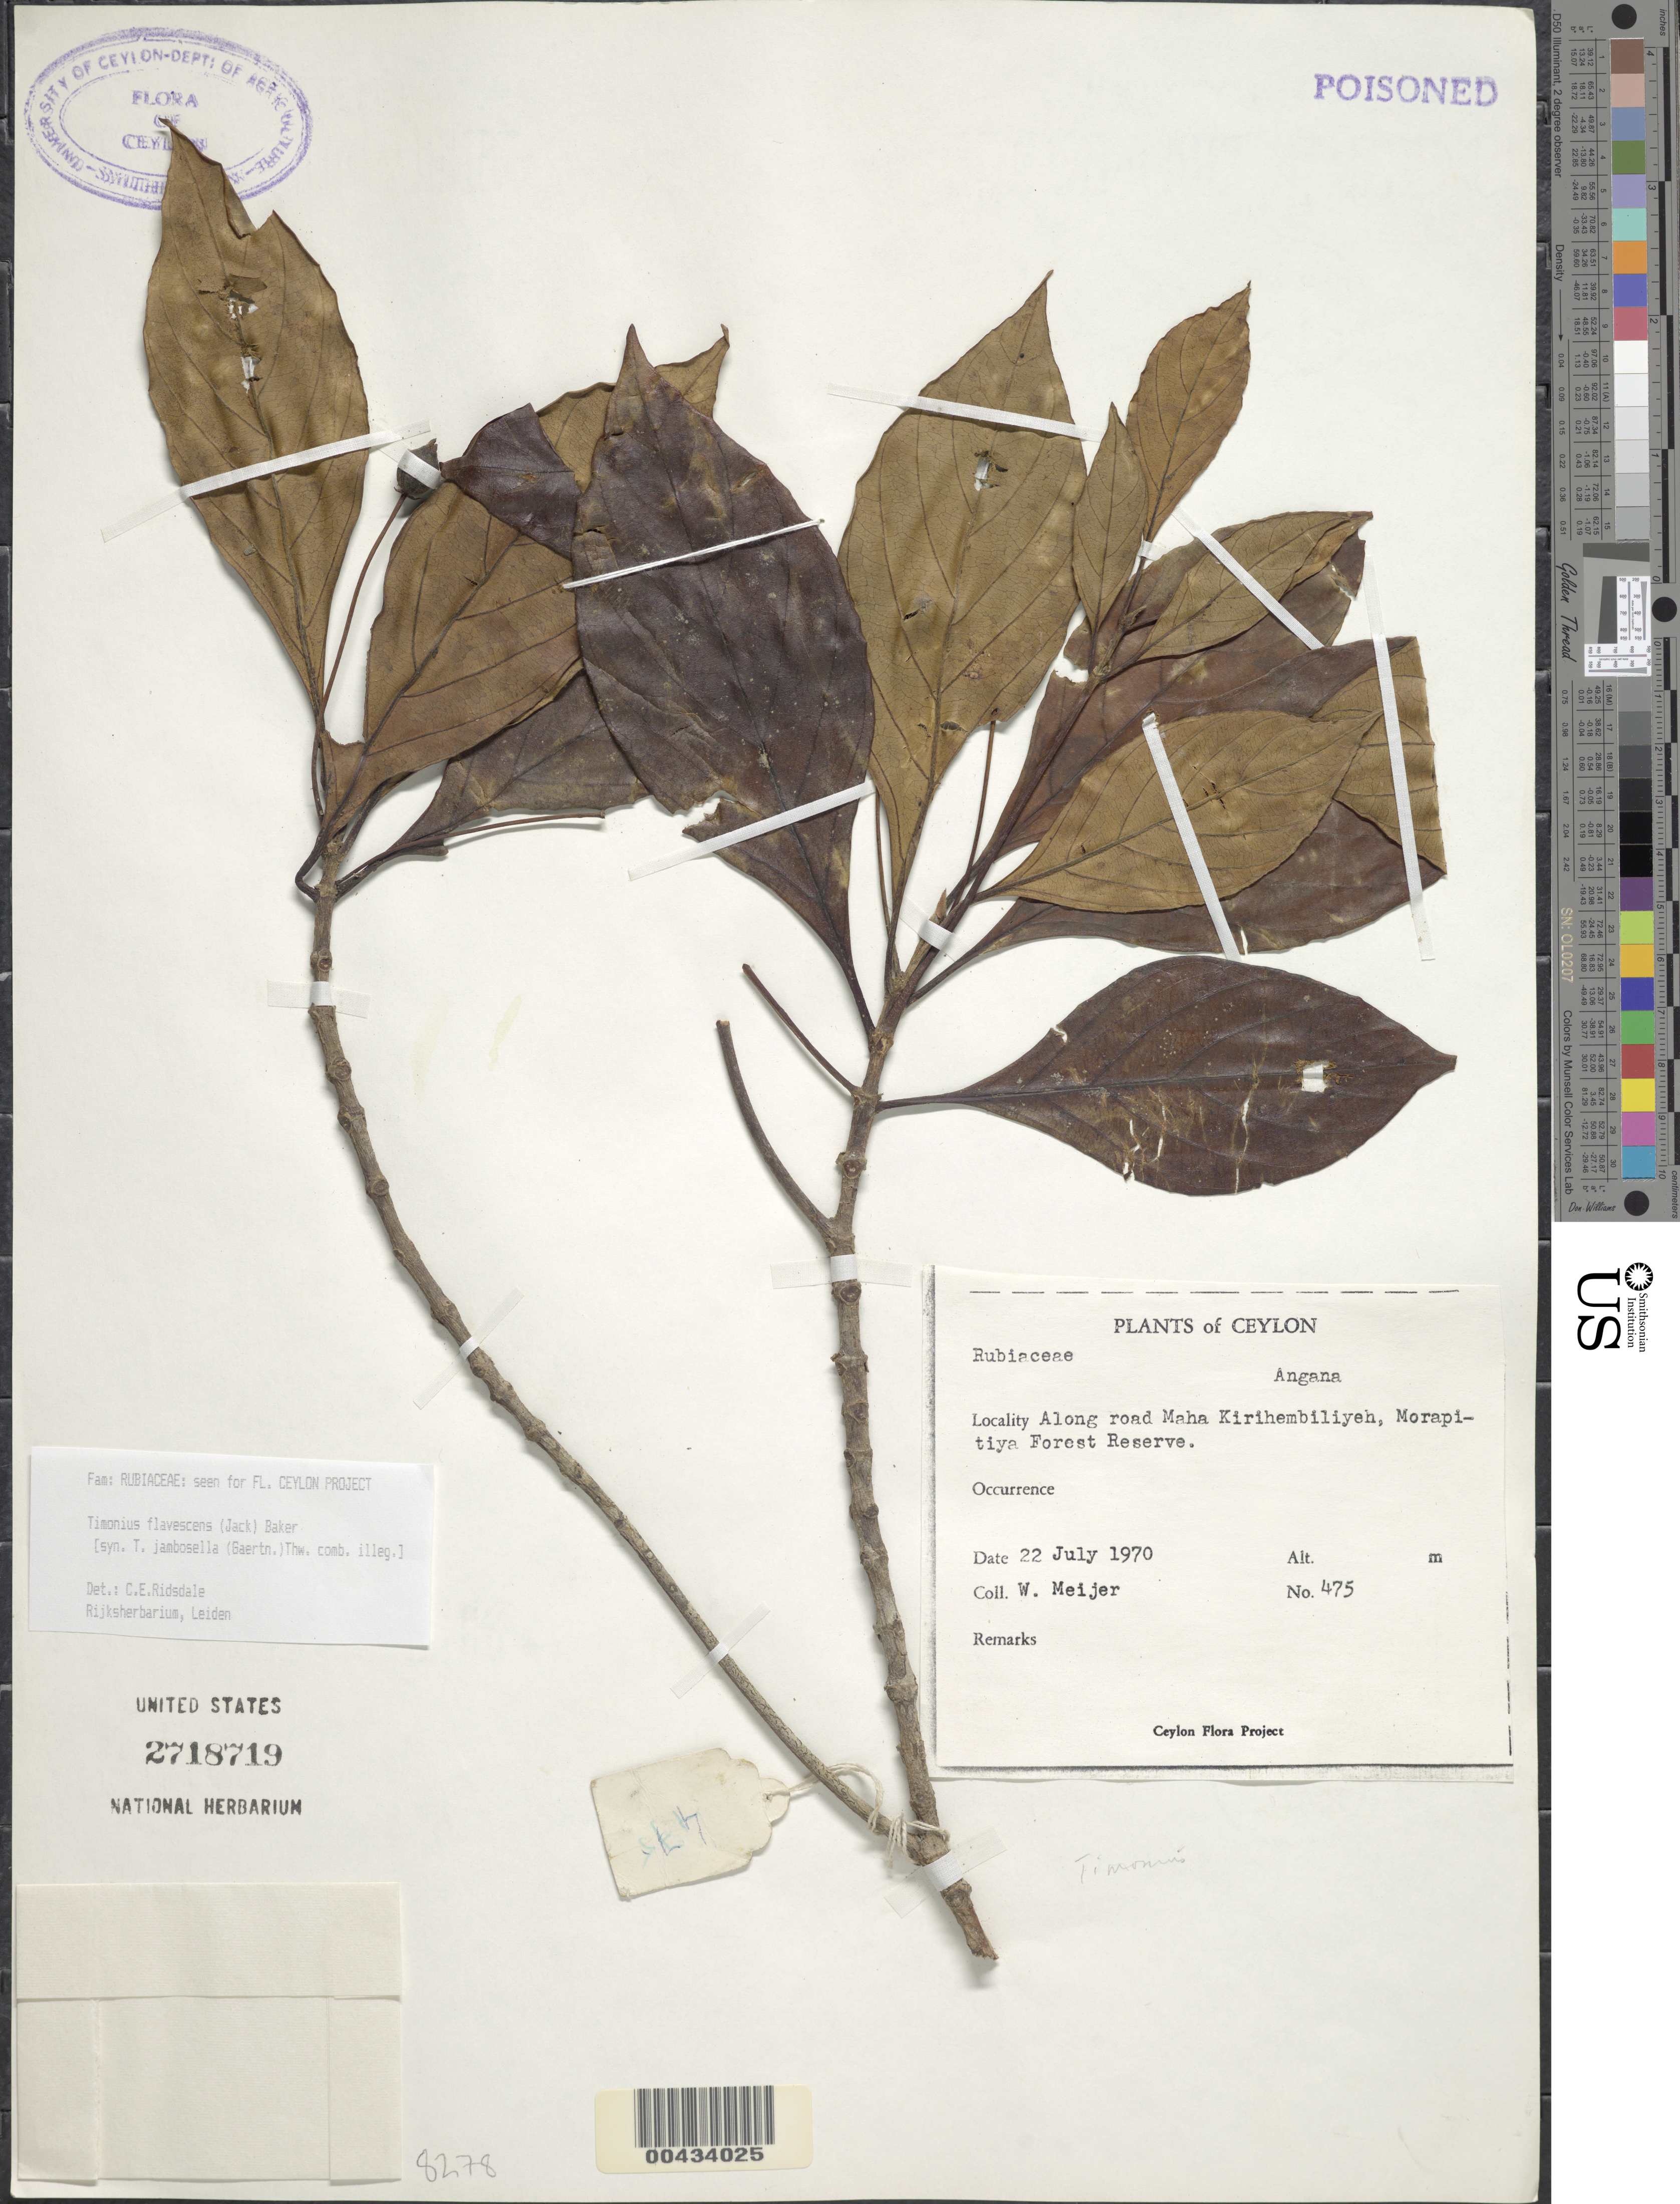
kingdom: Plantae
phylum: Tracheophyta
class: Magnoliopsida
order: Gentianales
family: Rubiaceae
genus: Timonius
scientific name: Timonius flavescens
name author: (Jack) Baker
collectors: W. Meijer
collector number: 475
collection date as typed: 22 Jul 1970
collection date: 1970-07-22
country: Sri Lanka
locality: Along rd Maha Kirihembiliyeh, Morapitiya For. Res.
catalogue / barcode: US 2718719